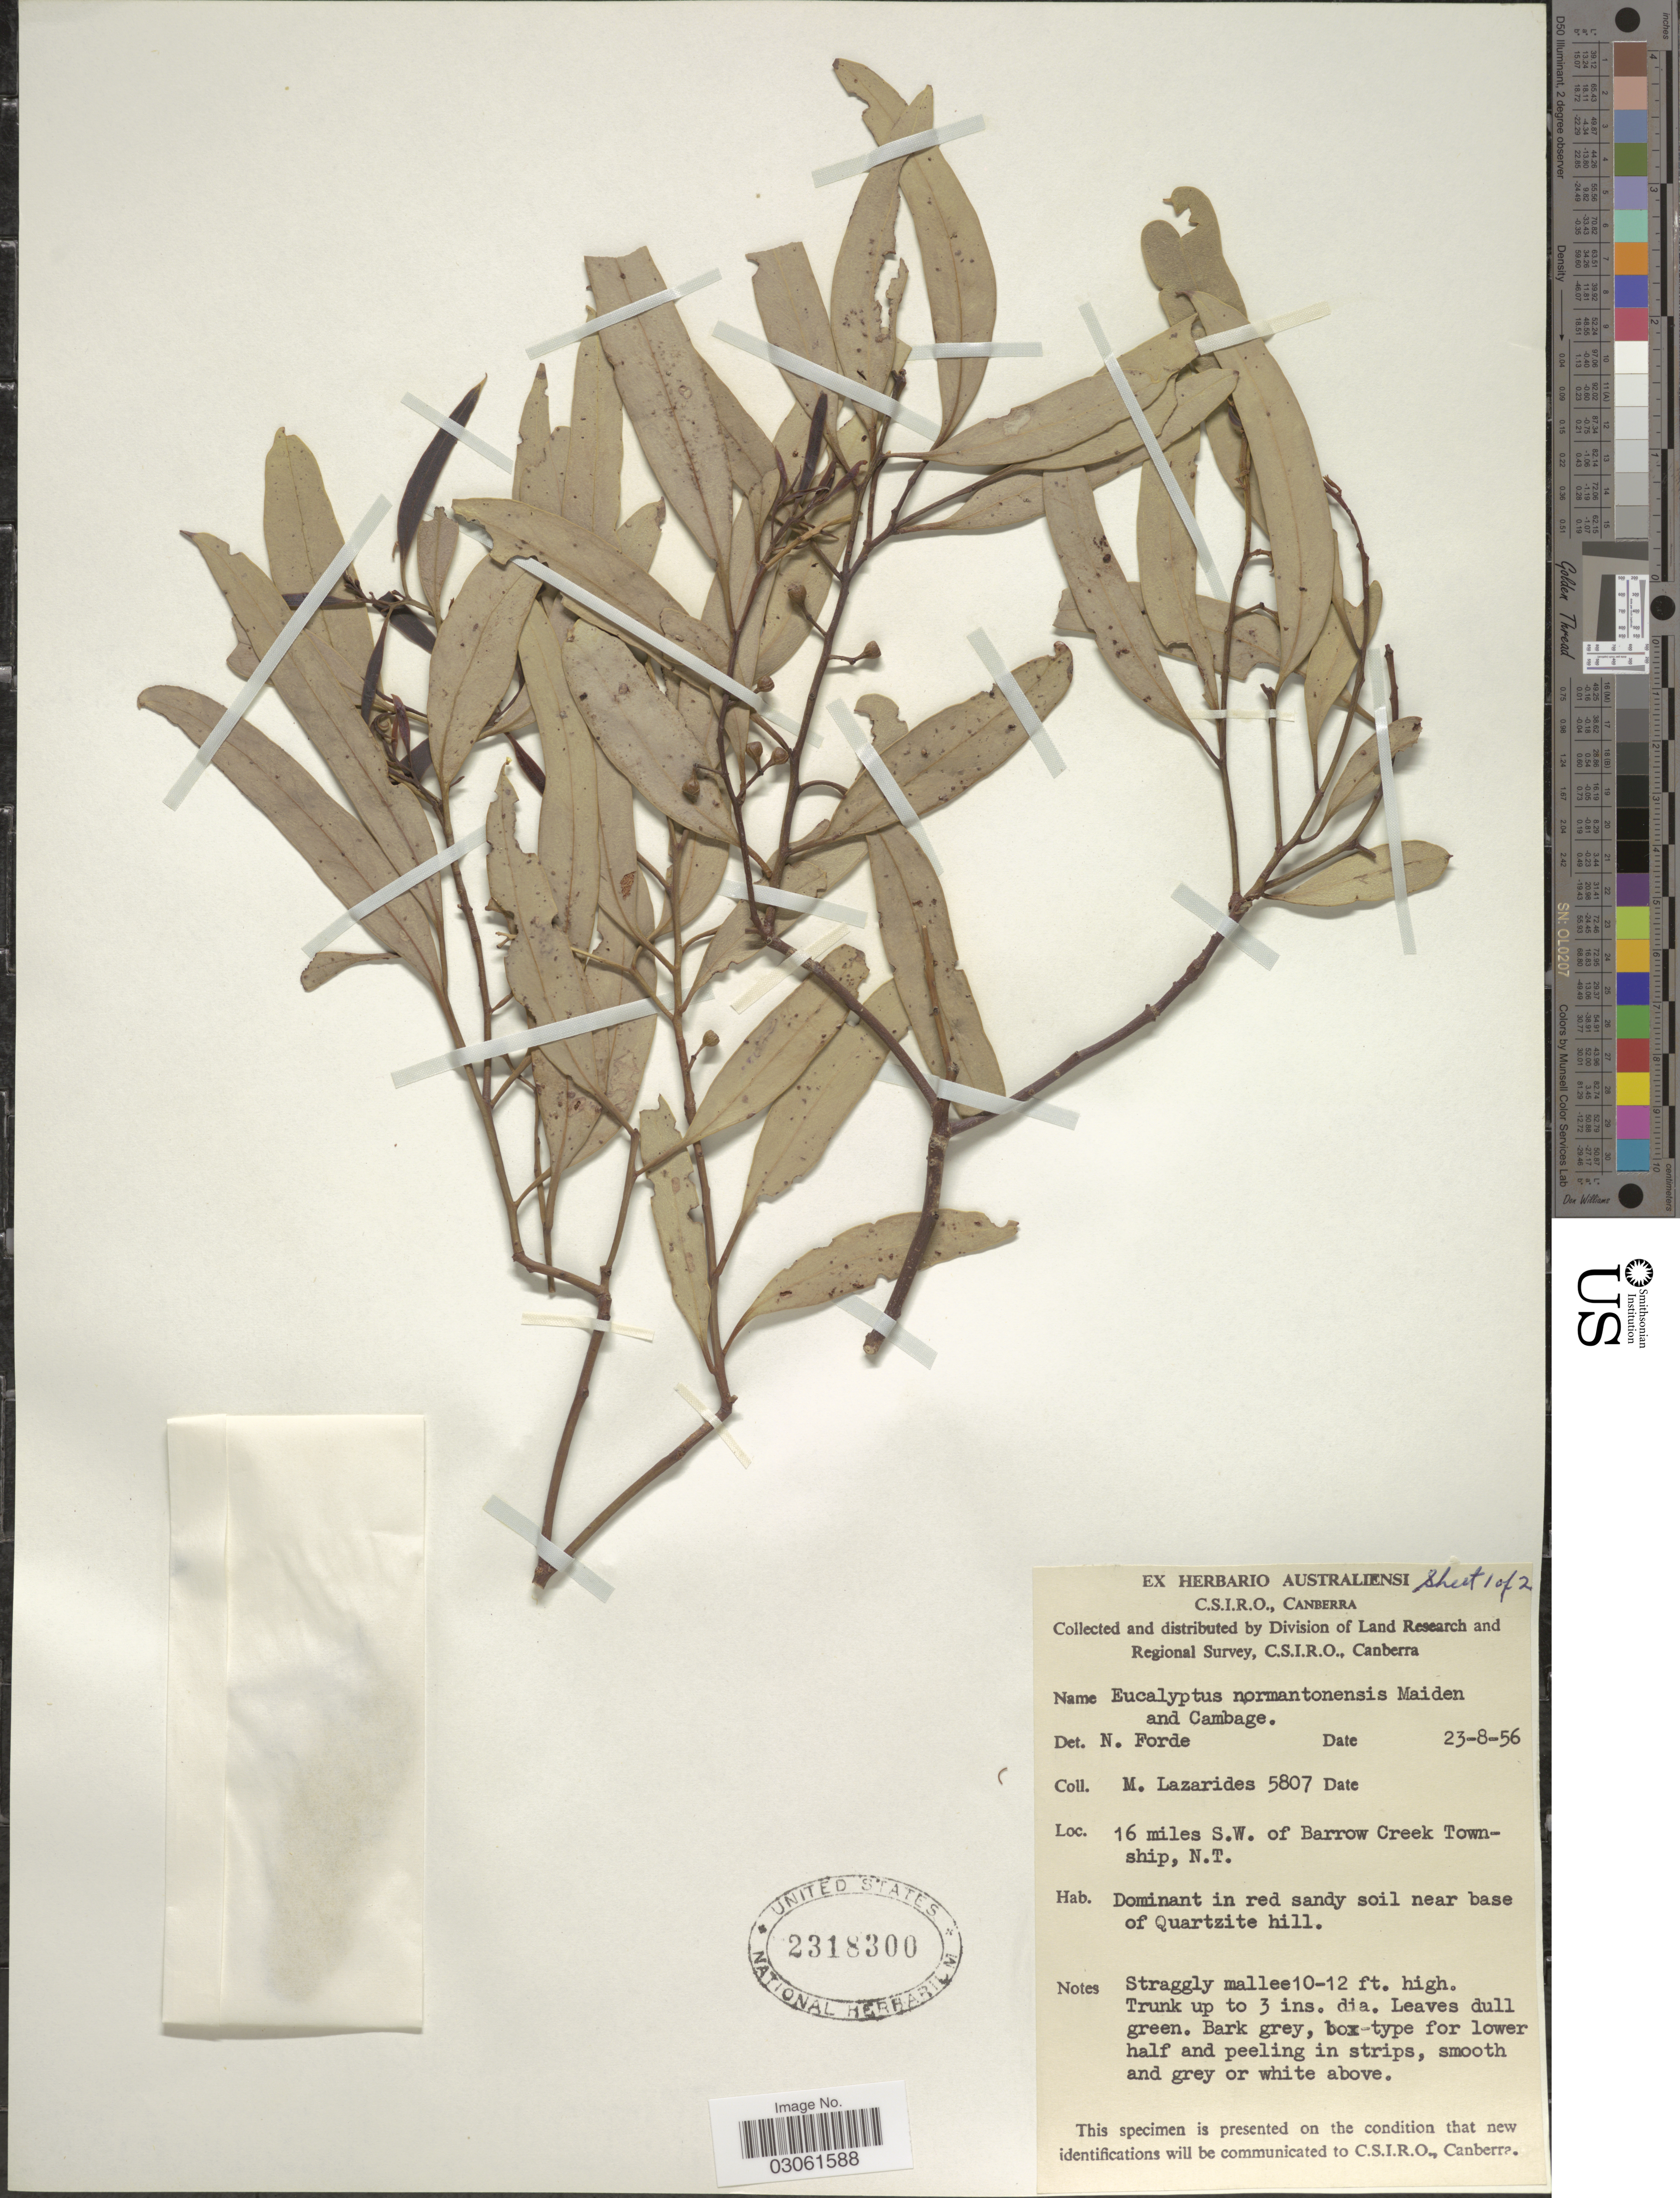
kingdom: Plantae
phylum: Tracheophyta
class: Magnoliopsida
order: Myrtales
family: Myrtaceae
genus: Eucalyptus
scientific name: Eucalyptus normantonensis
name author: Maiden & Cambage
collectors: M. Lazarides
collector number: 5807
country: Australia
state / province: Northern Territory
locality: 16 miles S. W. of Barrow Creek Township, N. T. Near base of Quartzite hill.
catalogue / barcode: US 2318300